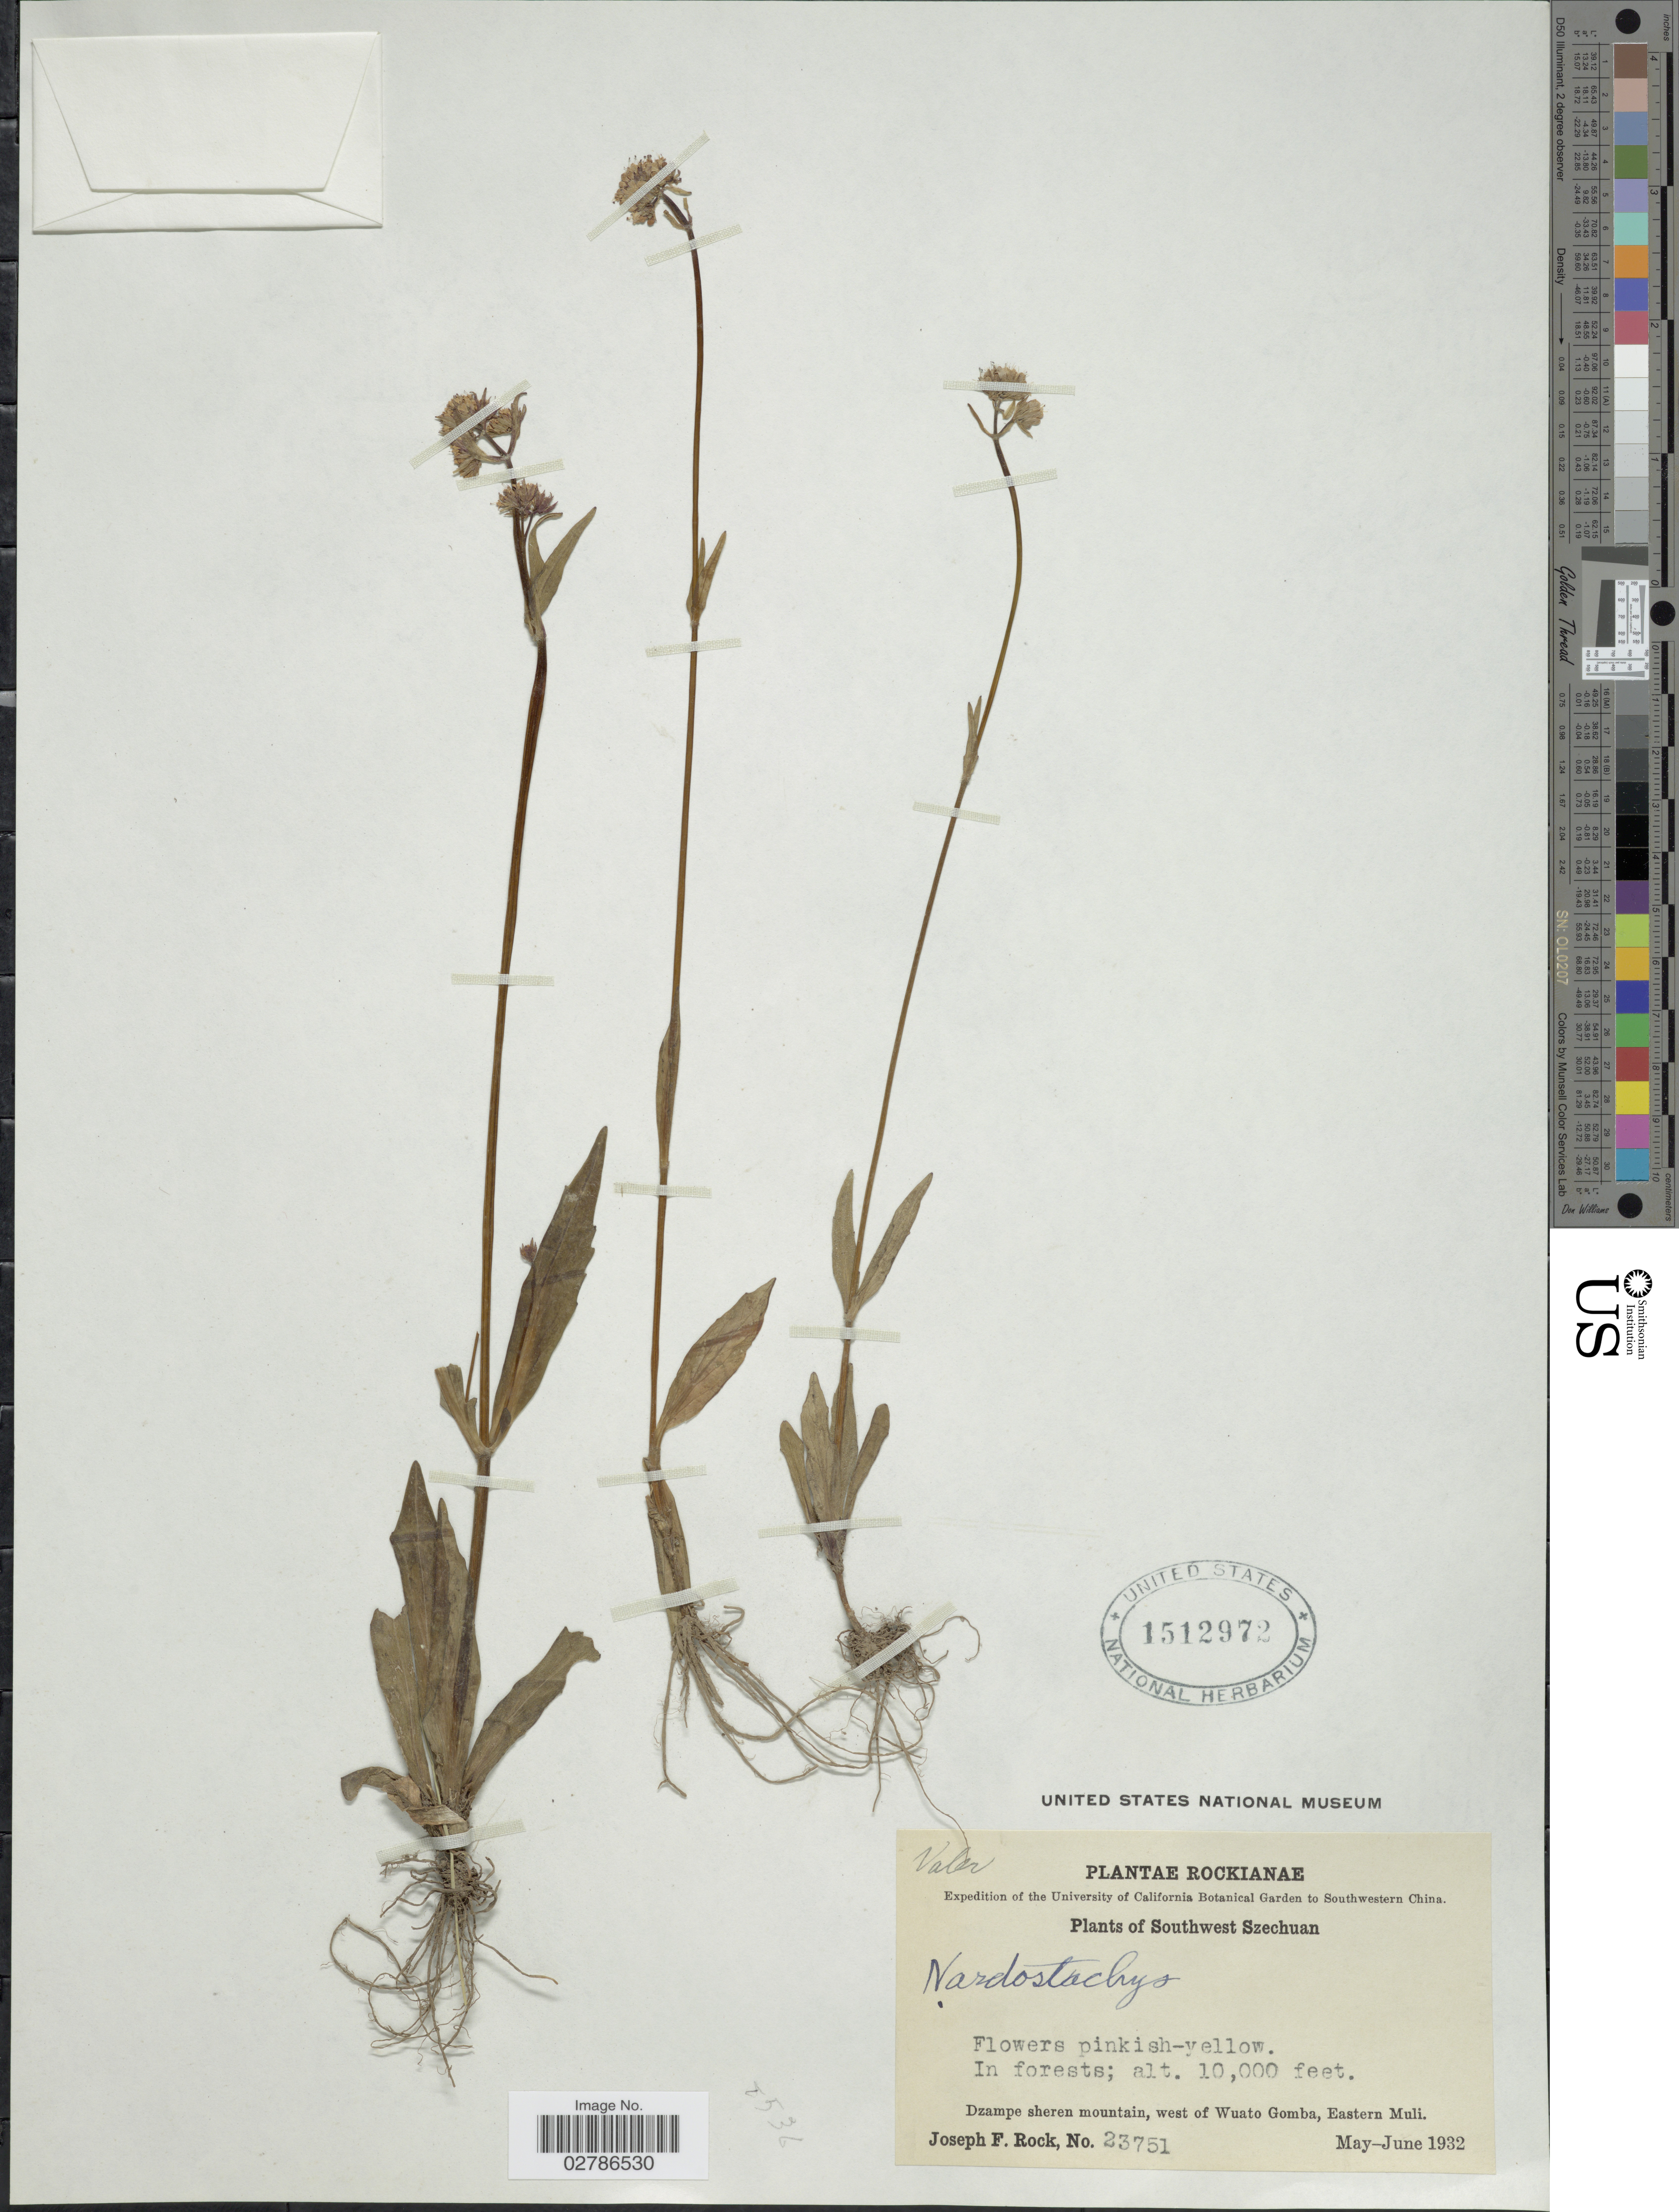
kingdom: Plantae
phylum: Tracheophyta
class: Magnoliopsida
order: Dipsacales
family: Caprifoliaceae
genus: Nardostachys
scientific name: Nardostachys sp.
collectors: J. F. Rock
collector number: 23751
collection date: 1932-05/1932-06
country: China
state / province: Sichuan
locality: Southwestern China. Southwest Szechuan. Dzampe sheren mountain, west of Wuato Gomba, Eastern Muli.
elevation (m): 3048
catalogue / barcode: US 1512972